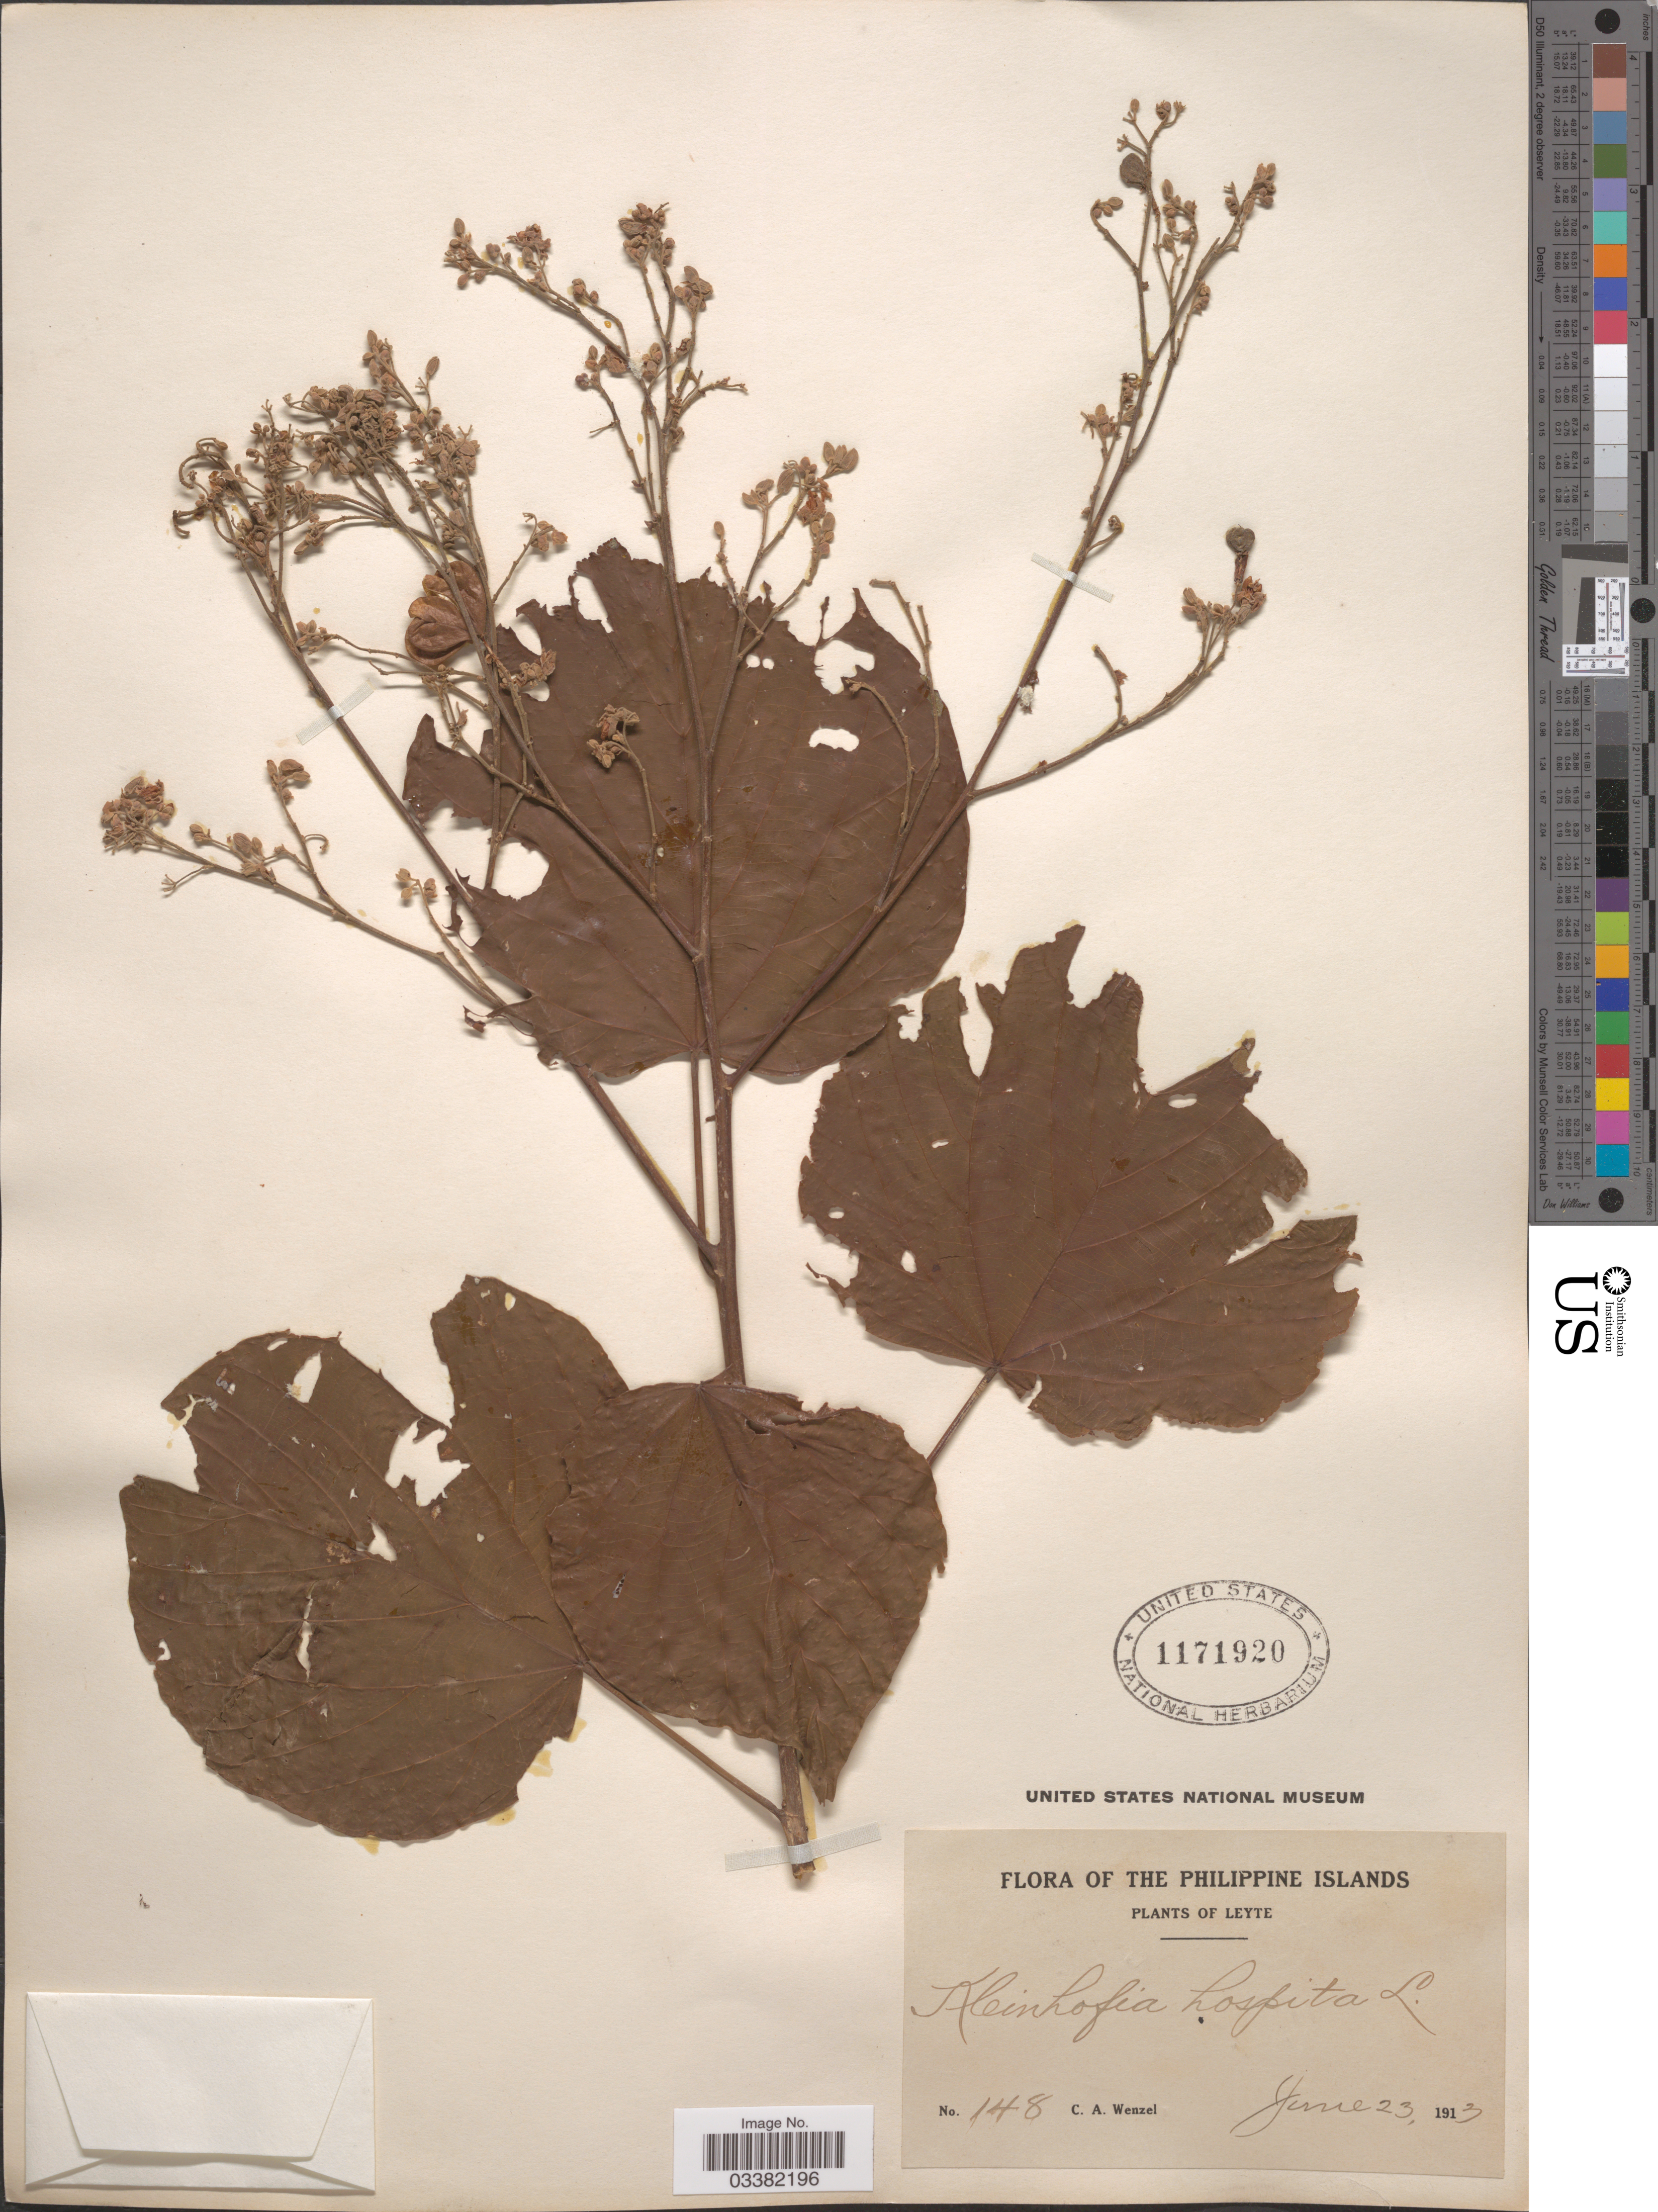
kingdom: Plantae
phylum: Tracheophyta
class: Magnoliopsida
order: Malvales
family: Malvaceae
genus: Kleinhovia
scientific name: Kleinhovia hospita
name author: L.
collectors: C. Wenzel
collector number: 148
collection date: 1913-06-23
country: Philippines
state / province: Eastern Visayas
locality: Leyte.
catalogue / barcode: US 1171920